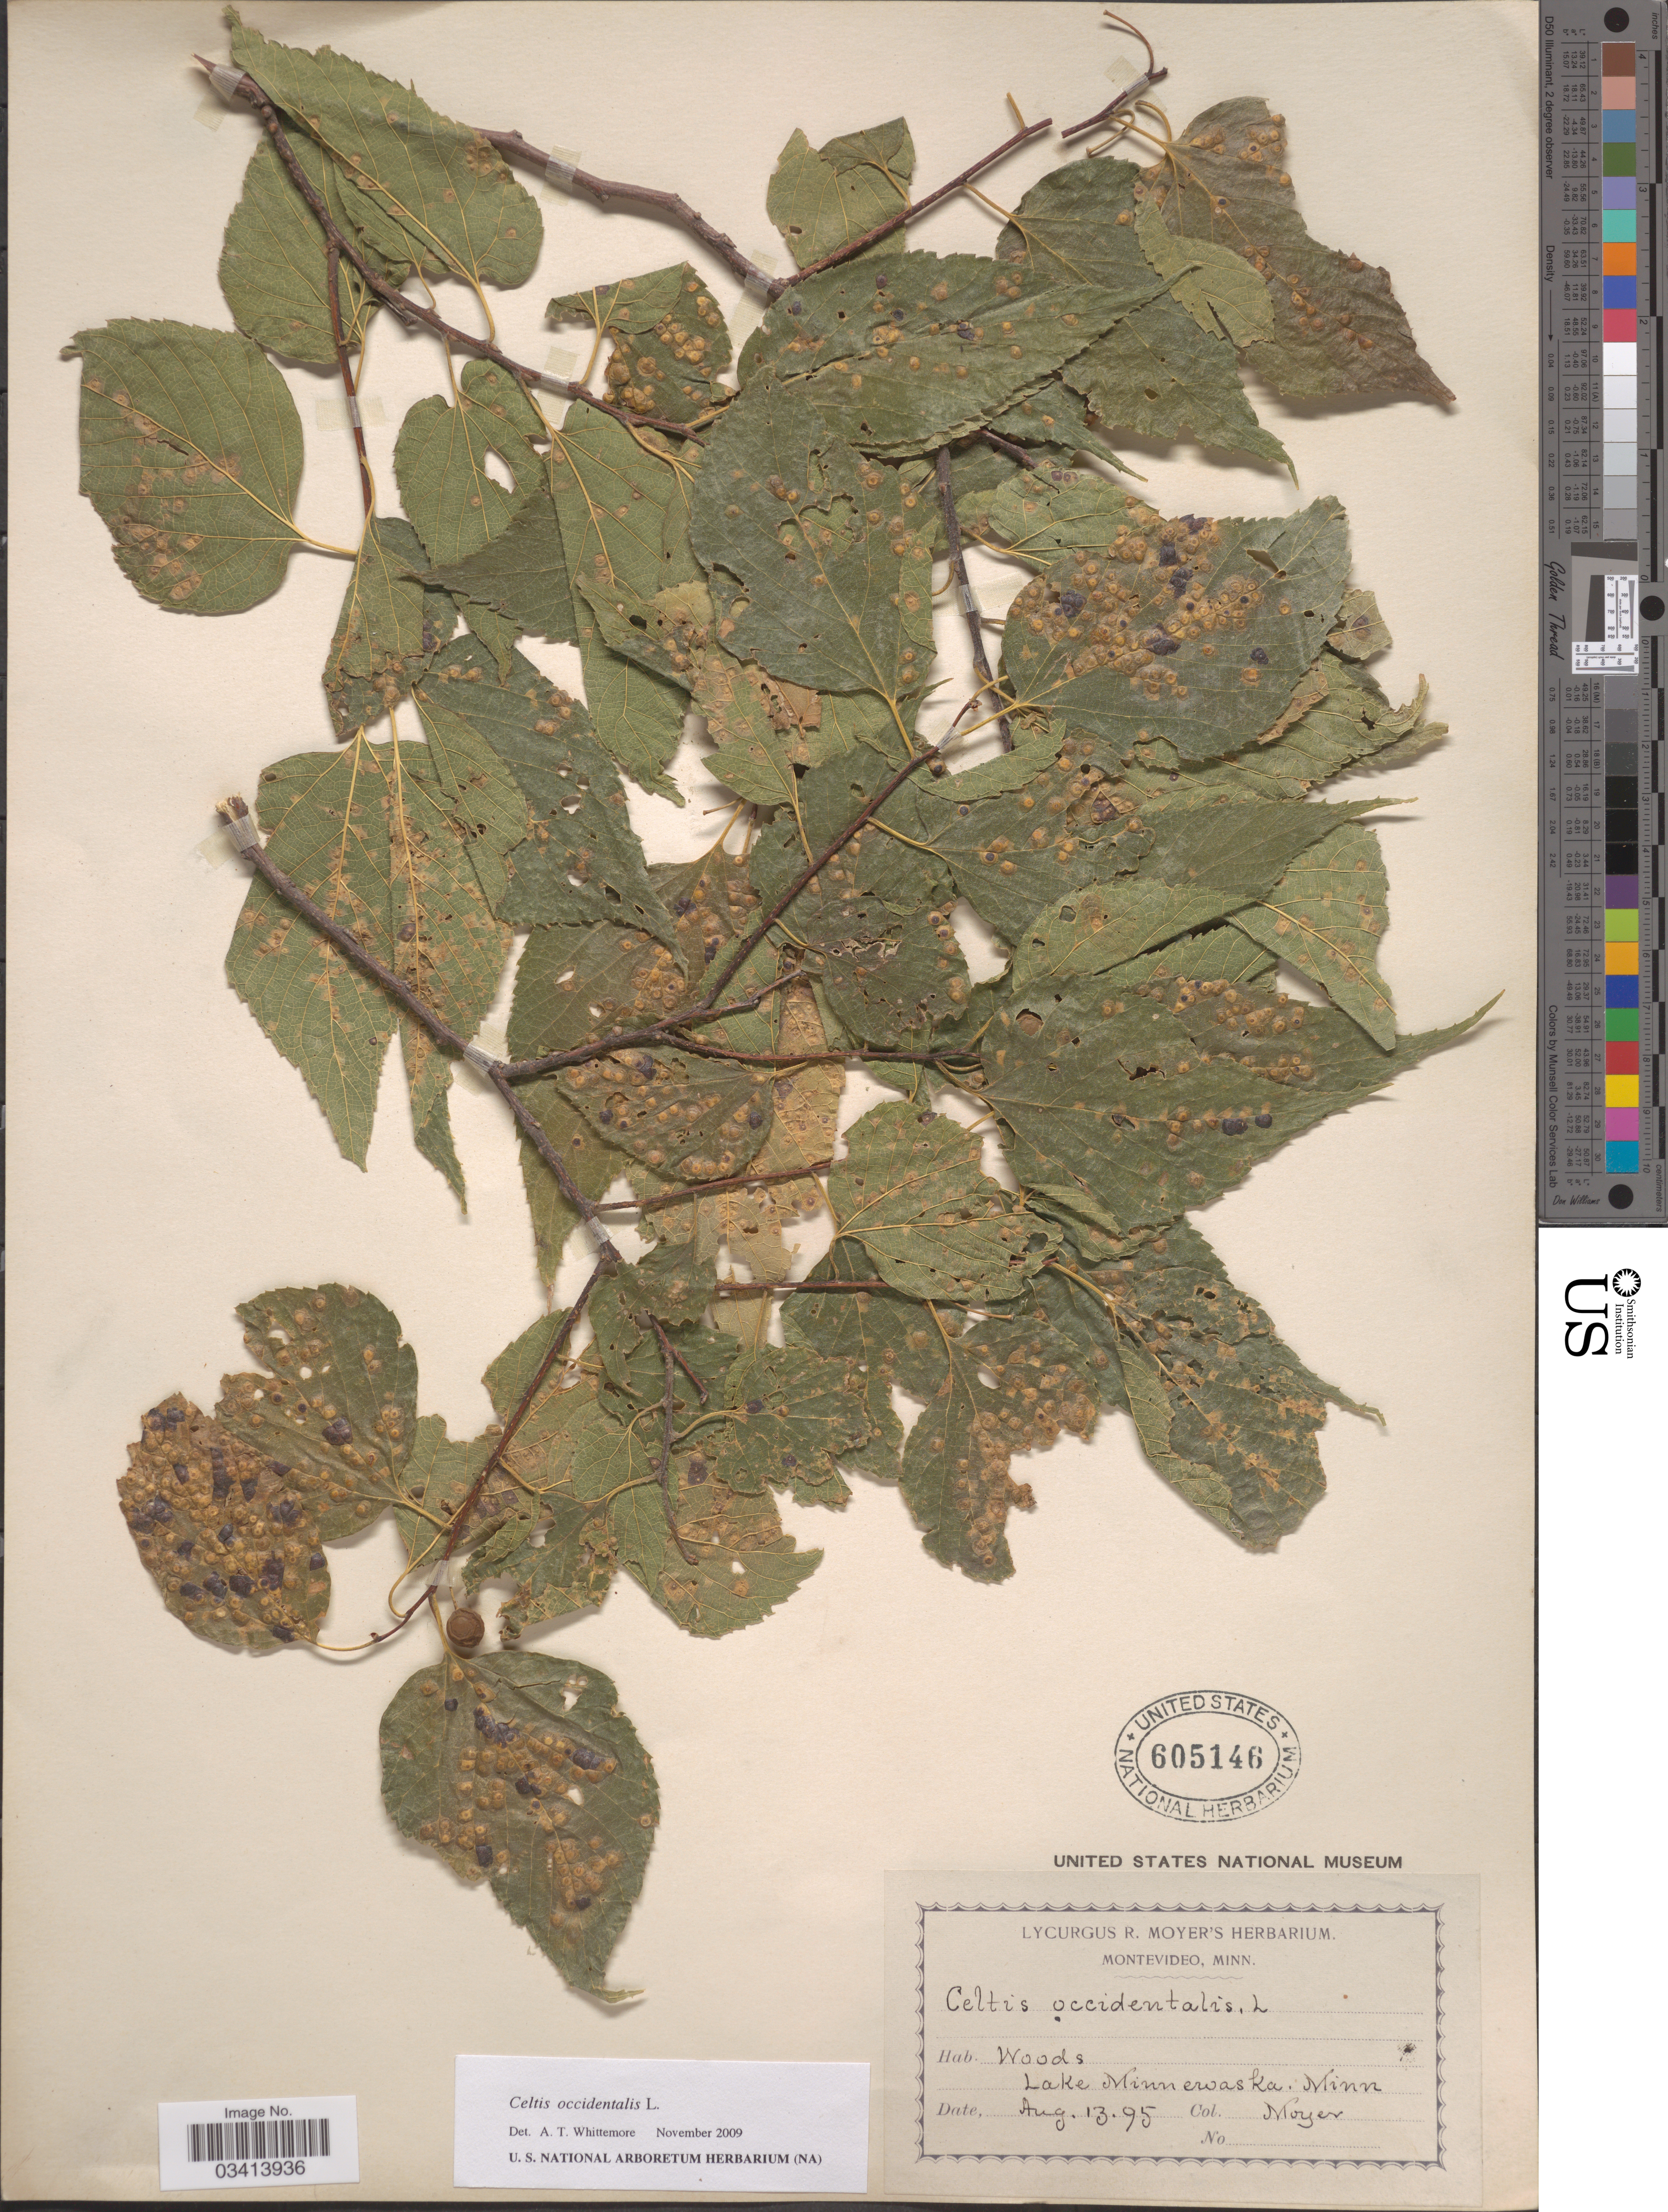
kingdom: Plantae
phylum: Tracheophyta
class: Magnoliopsida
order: Rosales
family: Cannabaceae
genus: Celtis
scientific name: Celtis occidentalis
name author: L.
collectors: Moyer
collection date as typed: Transcribed d/m/y: 13/8/95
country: United States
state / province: Minnesota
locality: Lake Minnerwaska.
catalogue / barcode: US 605146